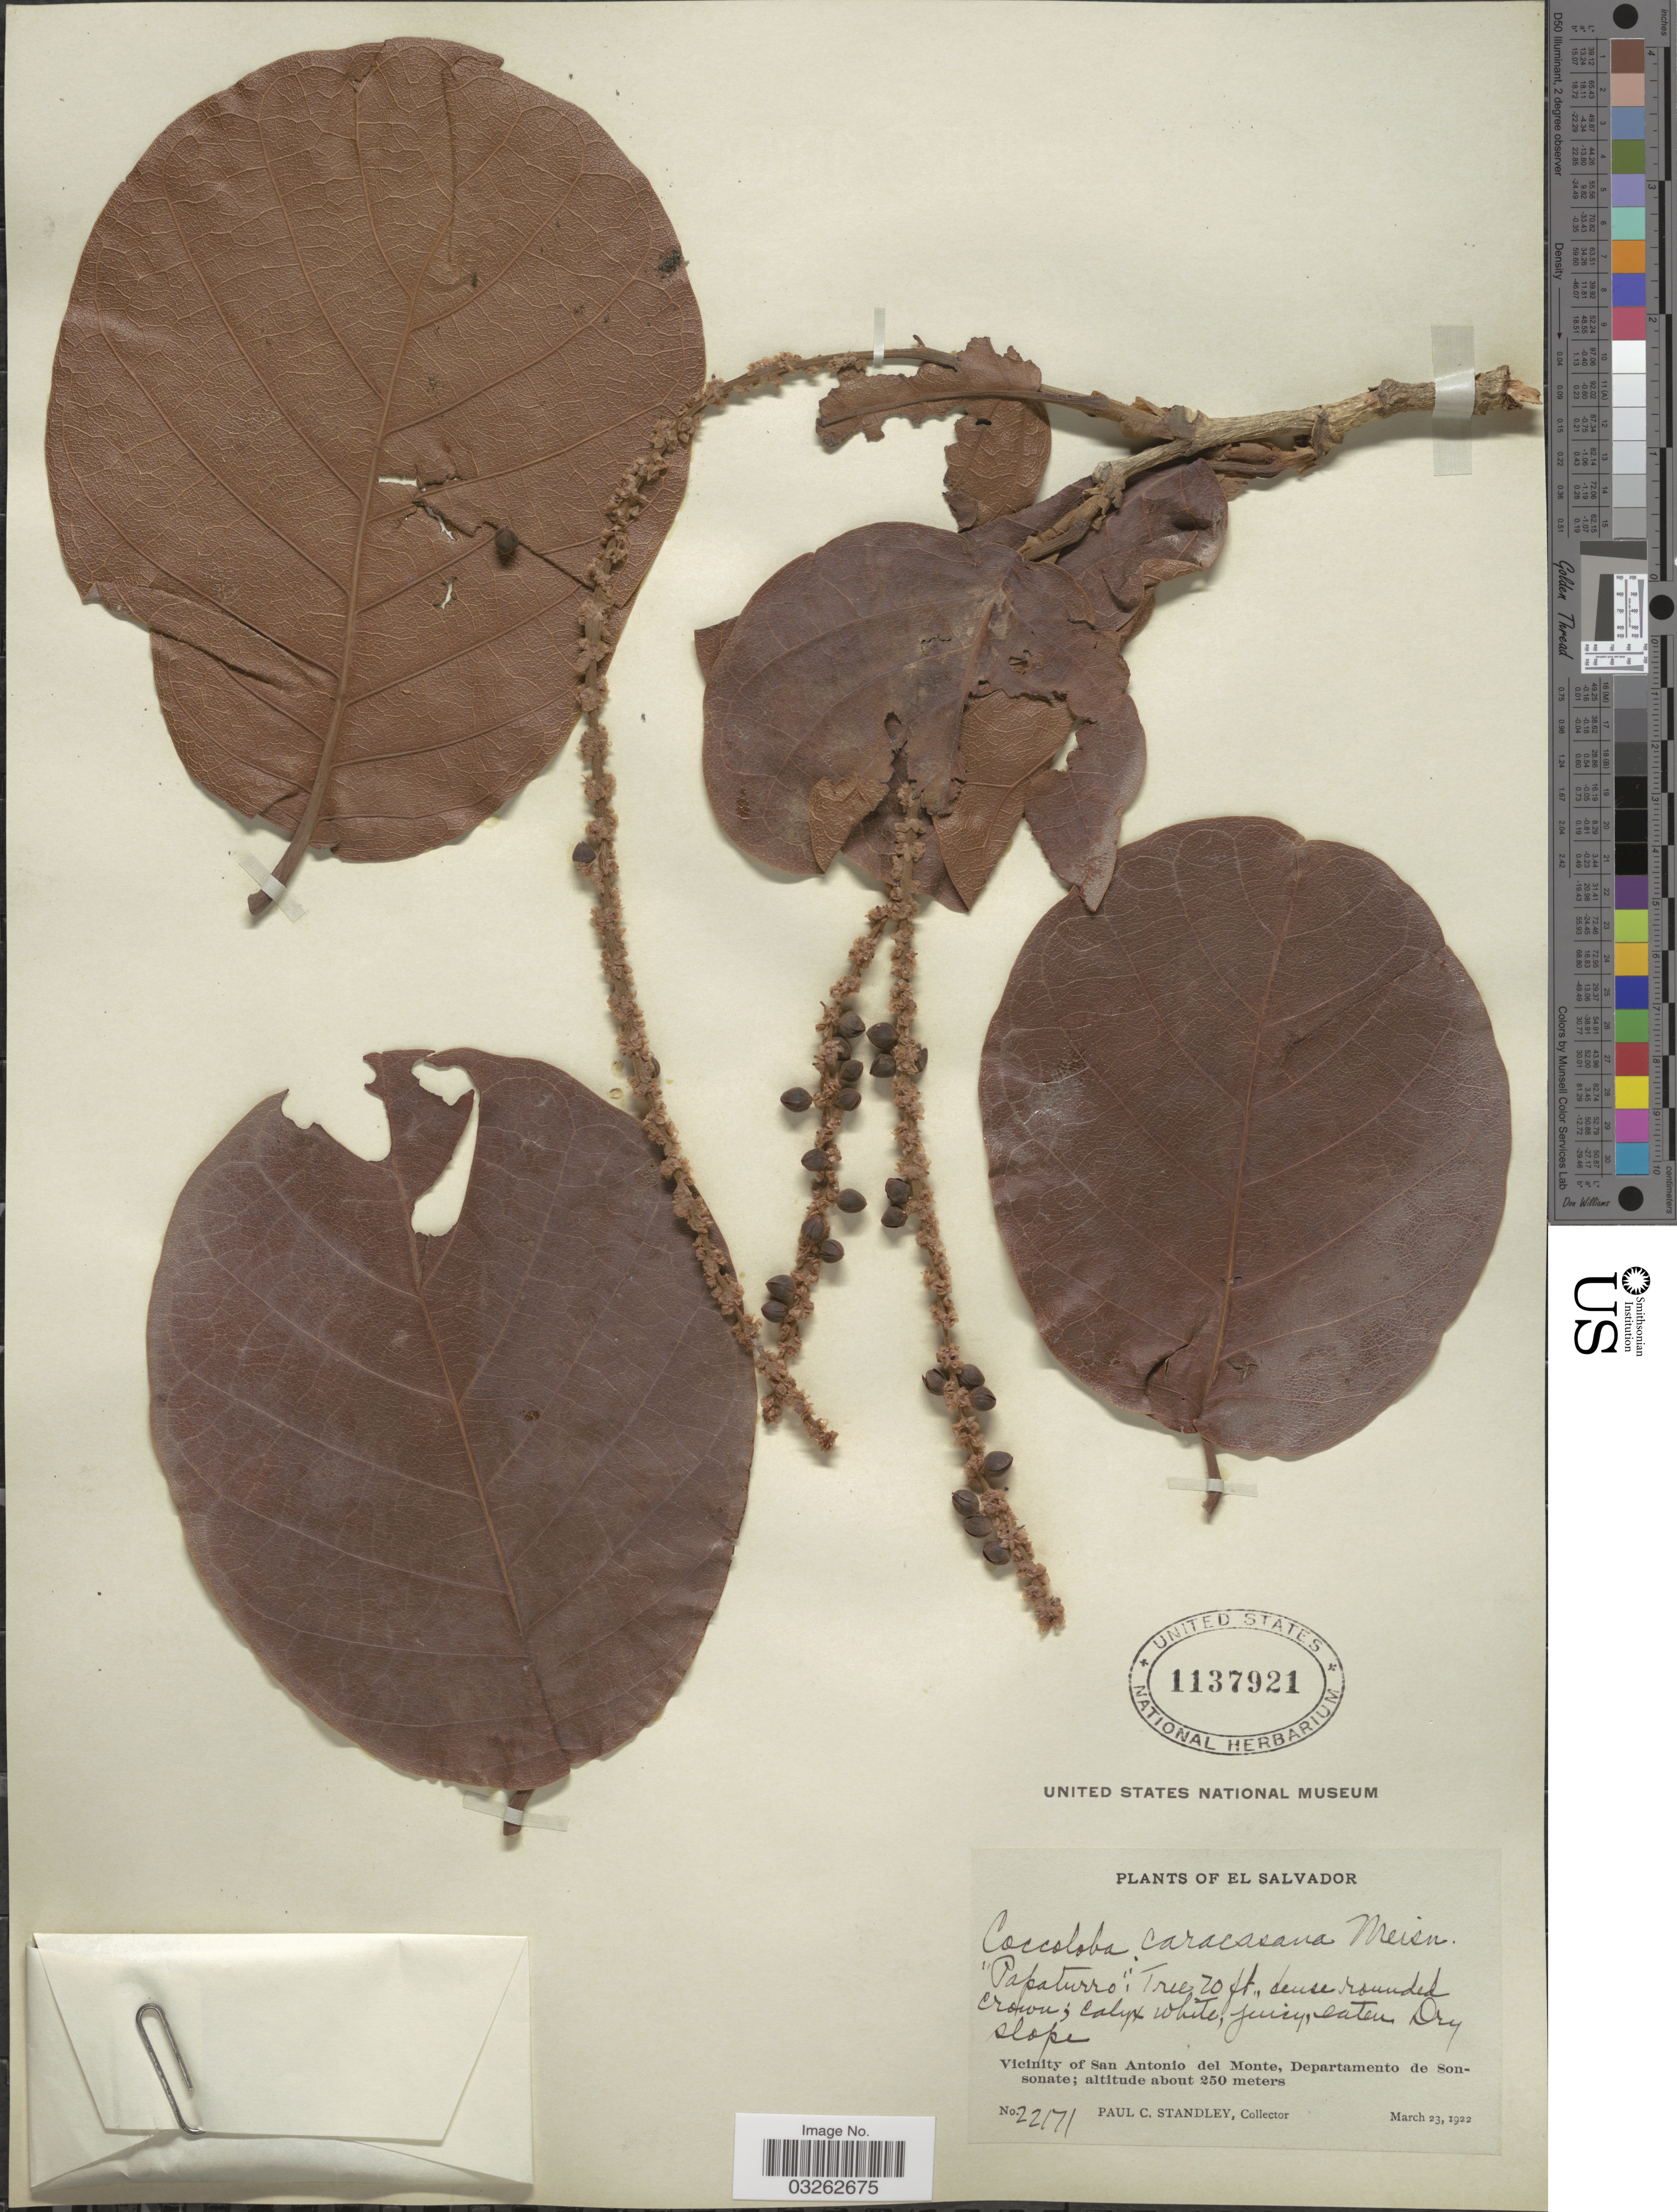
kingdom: Plantae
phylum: Tracheophyta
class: Magnoliopsida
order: Caryophyllales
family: Polygonaceae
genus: Coccoloba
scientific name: Coccoloba caracasana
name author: Meisn.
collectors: P. C. Standley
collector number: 22171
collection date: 1922-03-23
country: El Salvador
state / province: Sonsonate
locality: Vicinity of San Antonio del Monte, Departamento de Sonsonate.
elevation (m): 250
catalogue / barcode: US 1137921